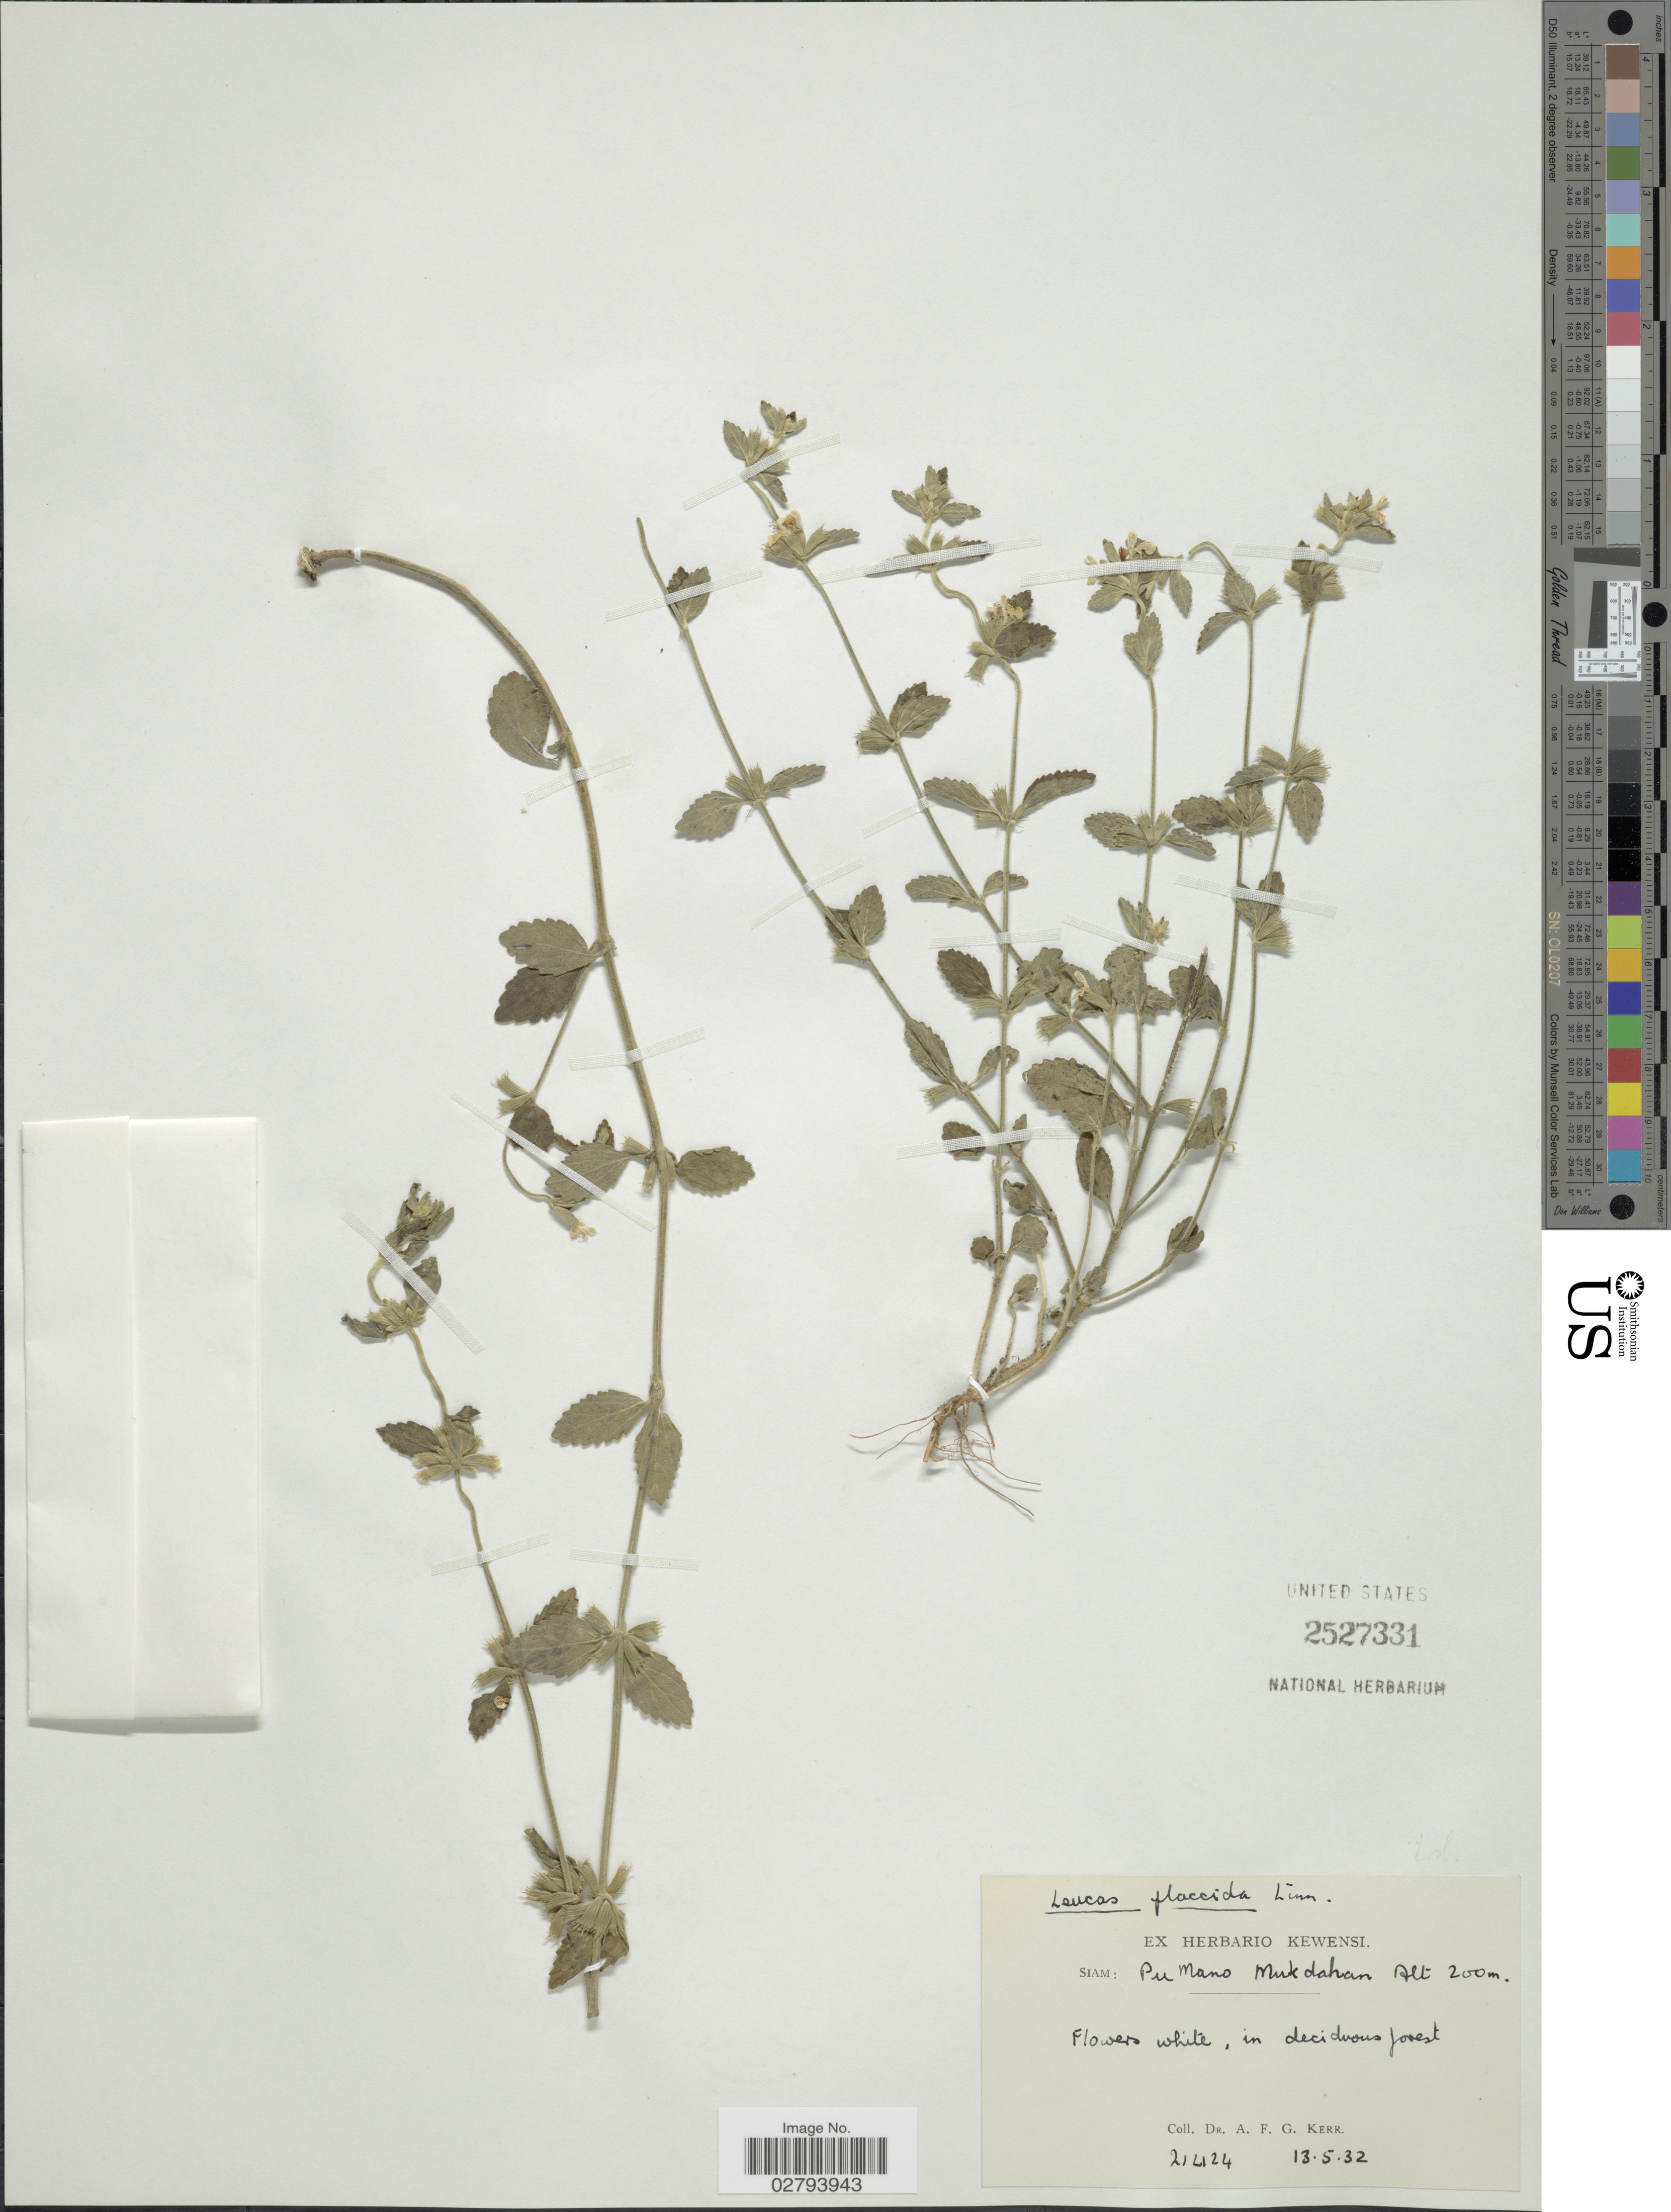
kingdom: Plantae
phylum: Tracheophyta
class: Magnoliopsida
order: Lamiales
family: Lamiaceae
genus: Leucas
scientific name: Leucas flaccida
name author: R. Br.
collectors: A. F. G. Kerr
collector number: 21424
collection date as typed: Transcribed d/m/y: 13/5/32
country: Thailand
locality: Siam: Pu Mano Mukdahan.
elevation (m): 200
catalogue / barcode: US 2527331